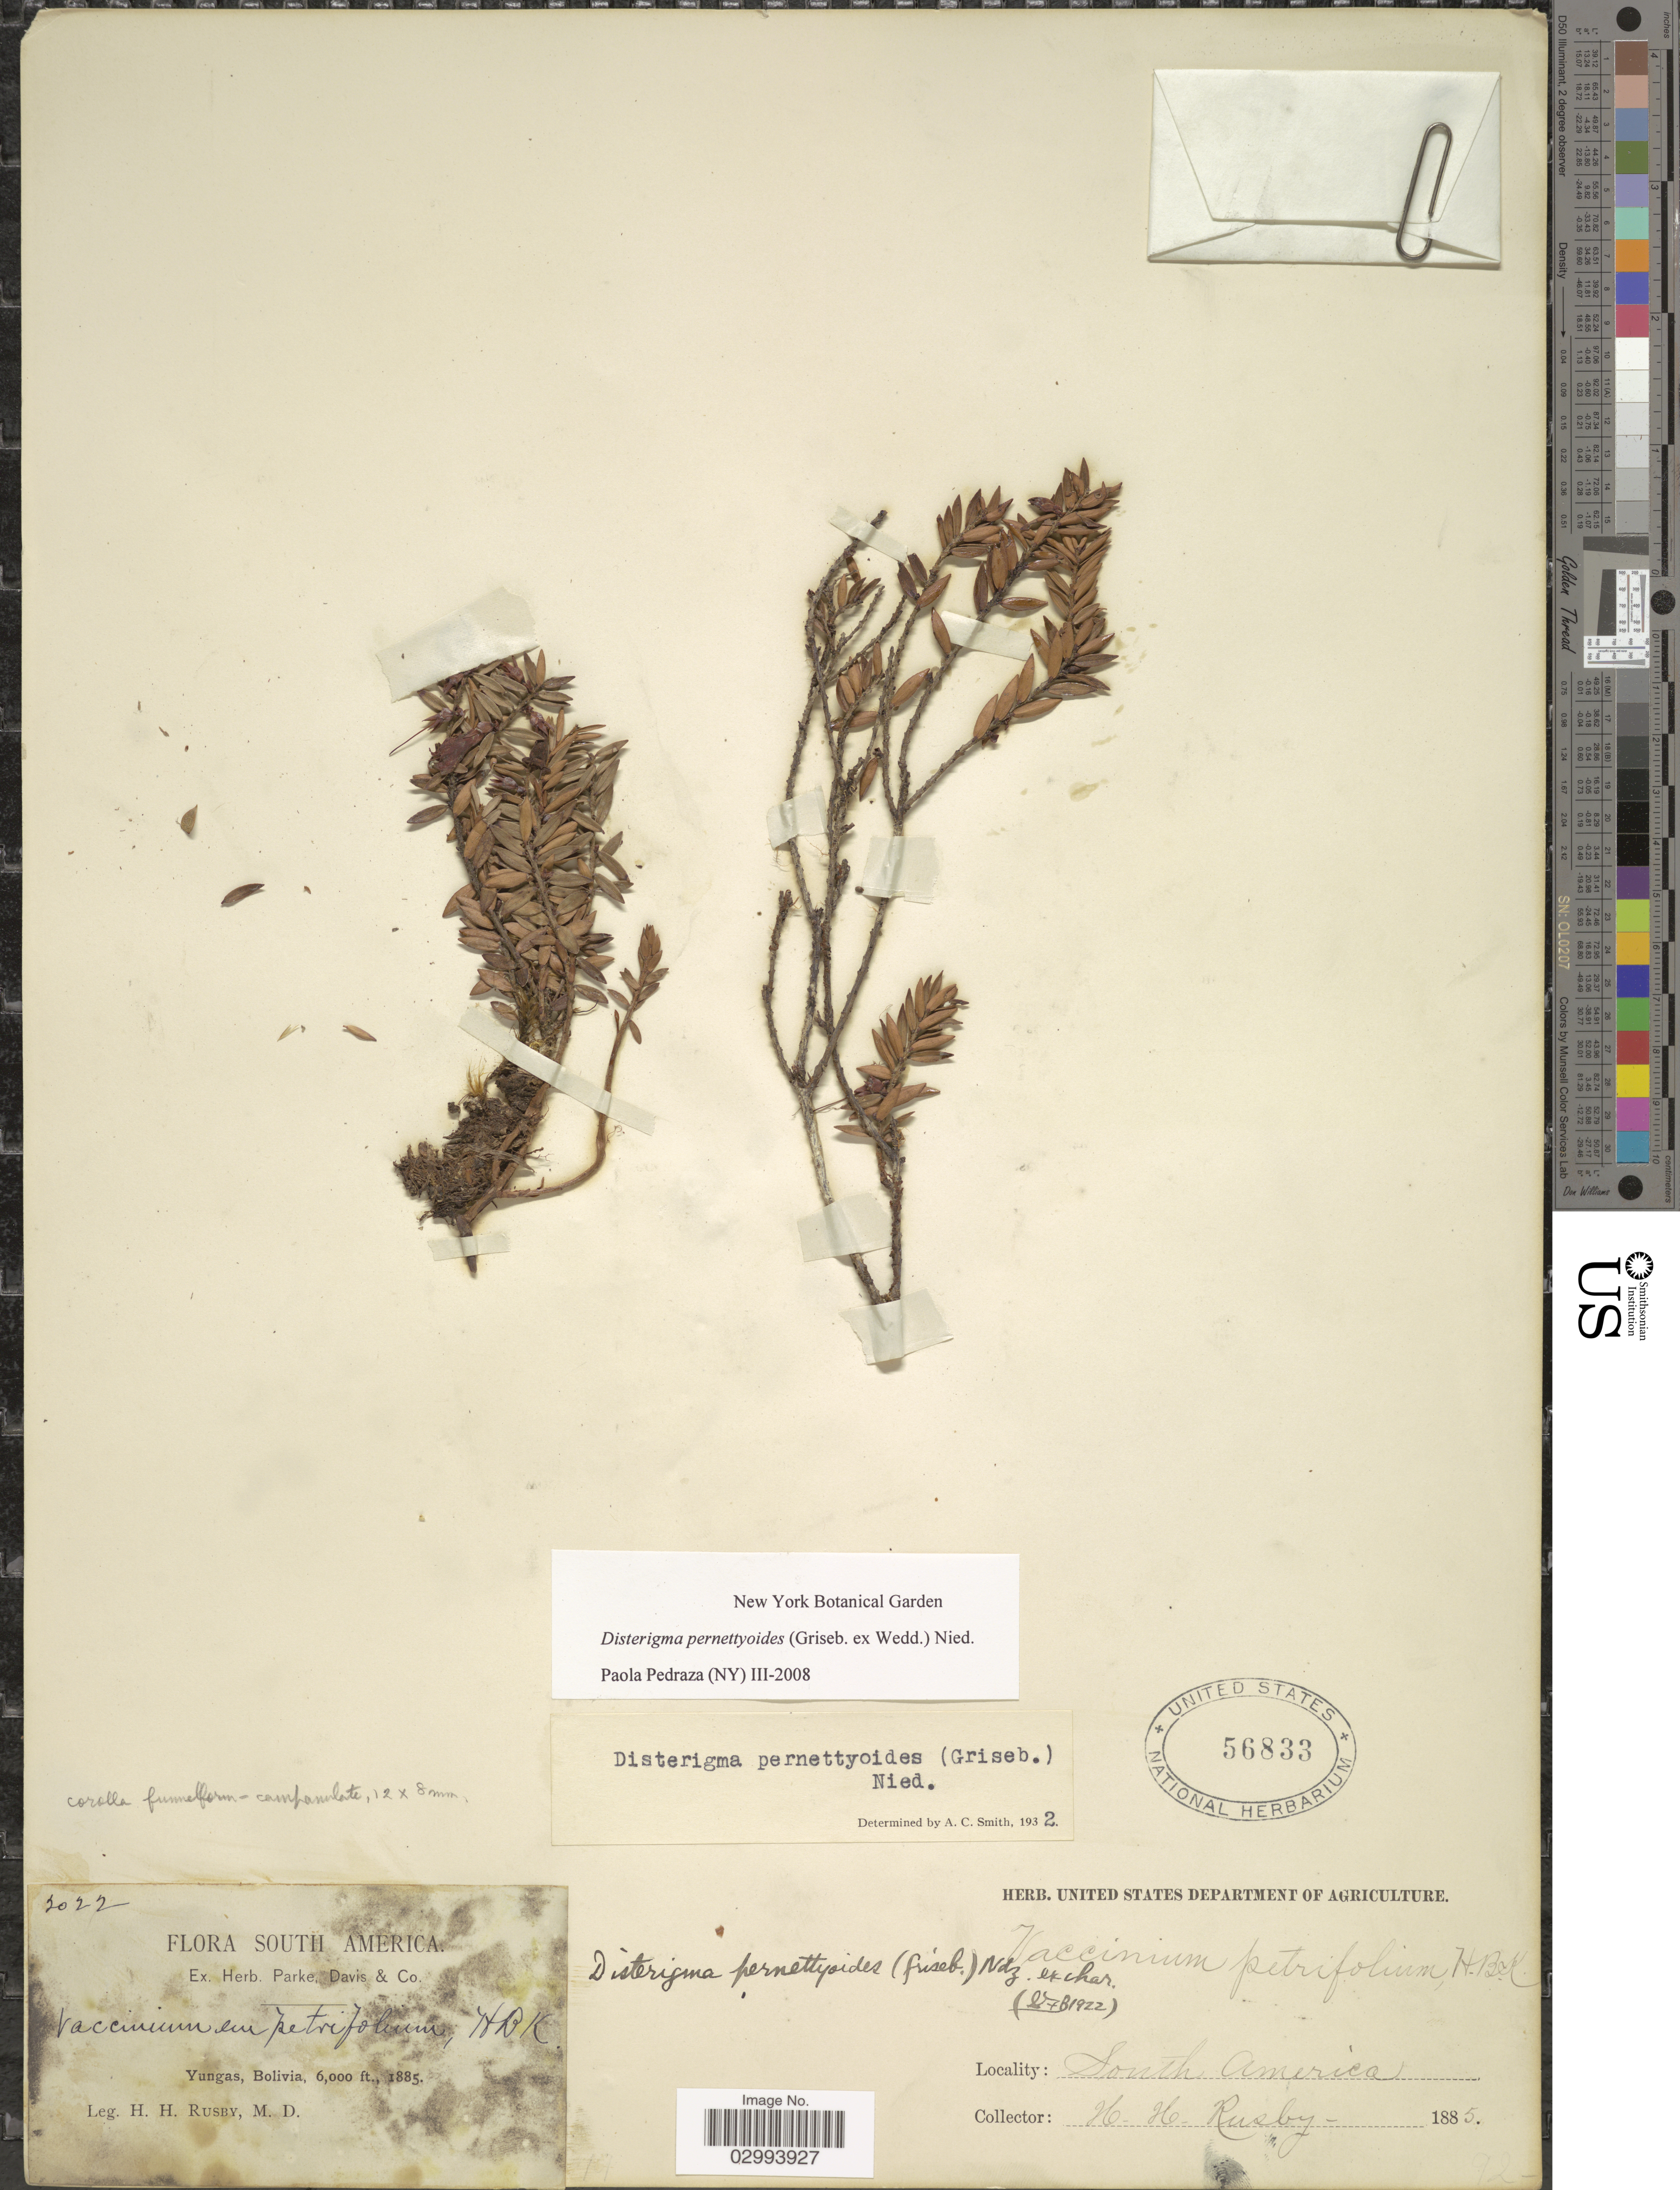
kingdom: Plantae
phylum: Tracheophyta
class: Magnoliopsida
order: Ericales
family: Ericaceae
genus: Disterigma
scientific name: Disterigma pernettyoides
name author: (Griseb.) Nied.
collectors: H. H. Rusby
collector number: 2022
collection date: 1885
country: Bolivia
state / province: La Paz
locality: Yungas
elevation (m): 1829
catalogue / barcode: US 56833